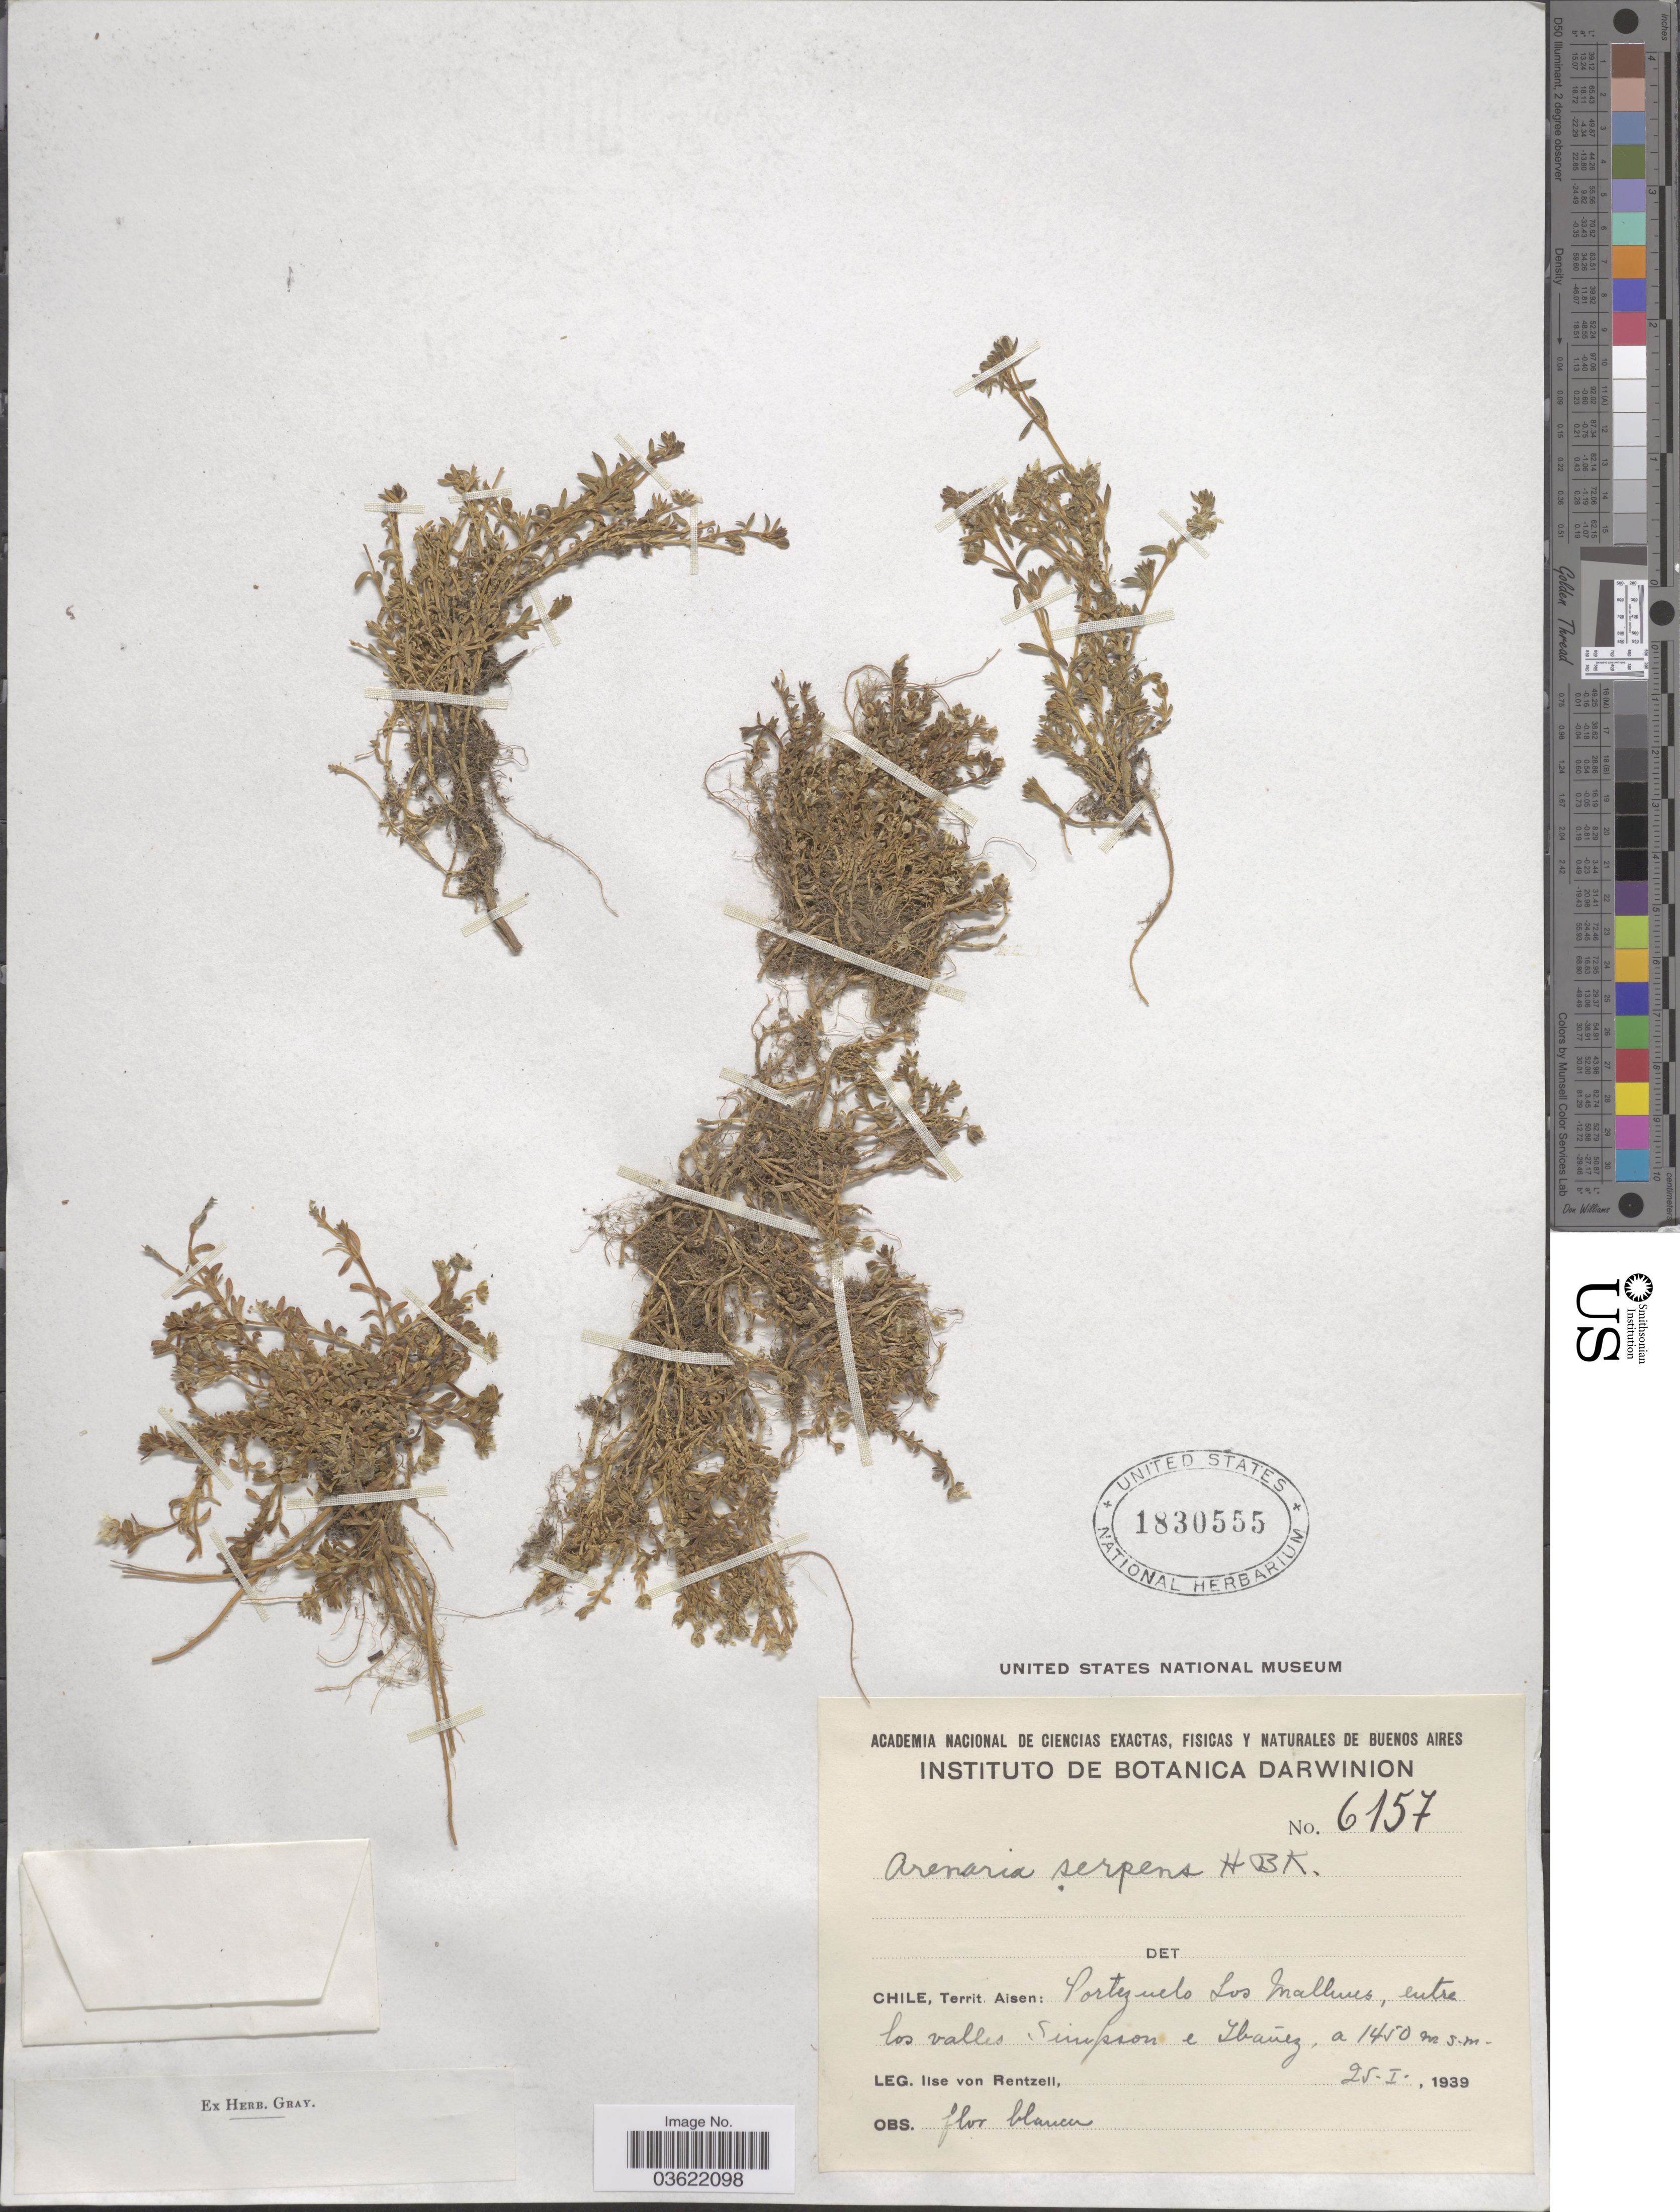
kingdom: Plantae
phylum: Tracheophyta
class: Magnoliopsida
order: Caryophyllales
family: Caryophyllaceae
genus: Arenaria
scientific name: Arenaria serpens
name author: Kunth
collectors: I. von Rentzell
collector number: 6157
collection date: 1939-01-25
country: Chile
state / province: Aisén (XI)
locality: Territ. Aisen: Portezuelo Los Mallines, entre los valles Simpson e Ibañez.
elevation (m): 1450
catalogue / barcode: US 1830555